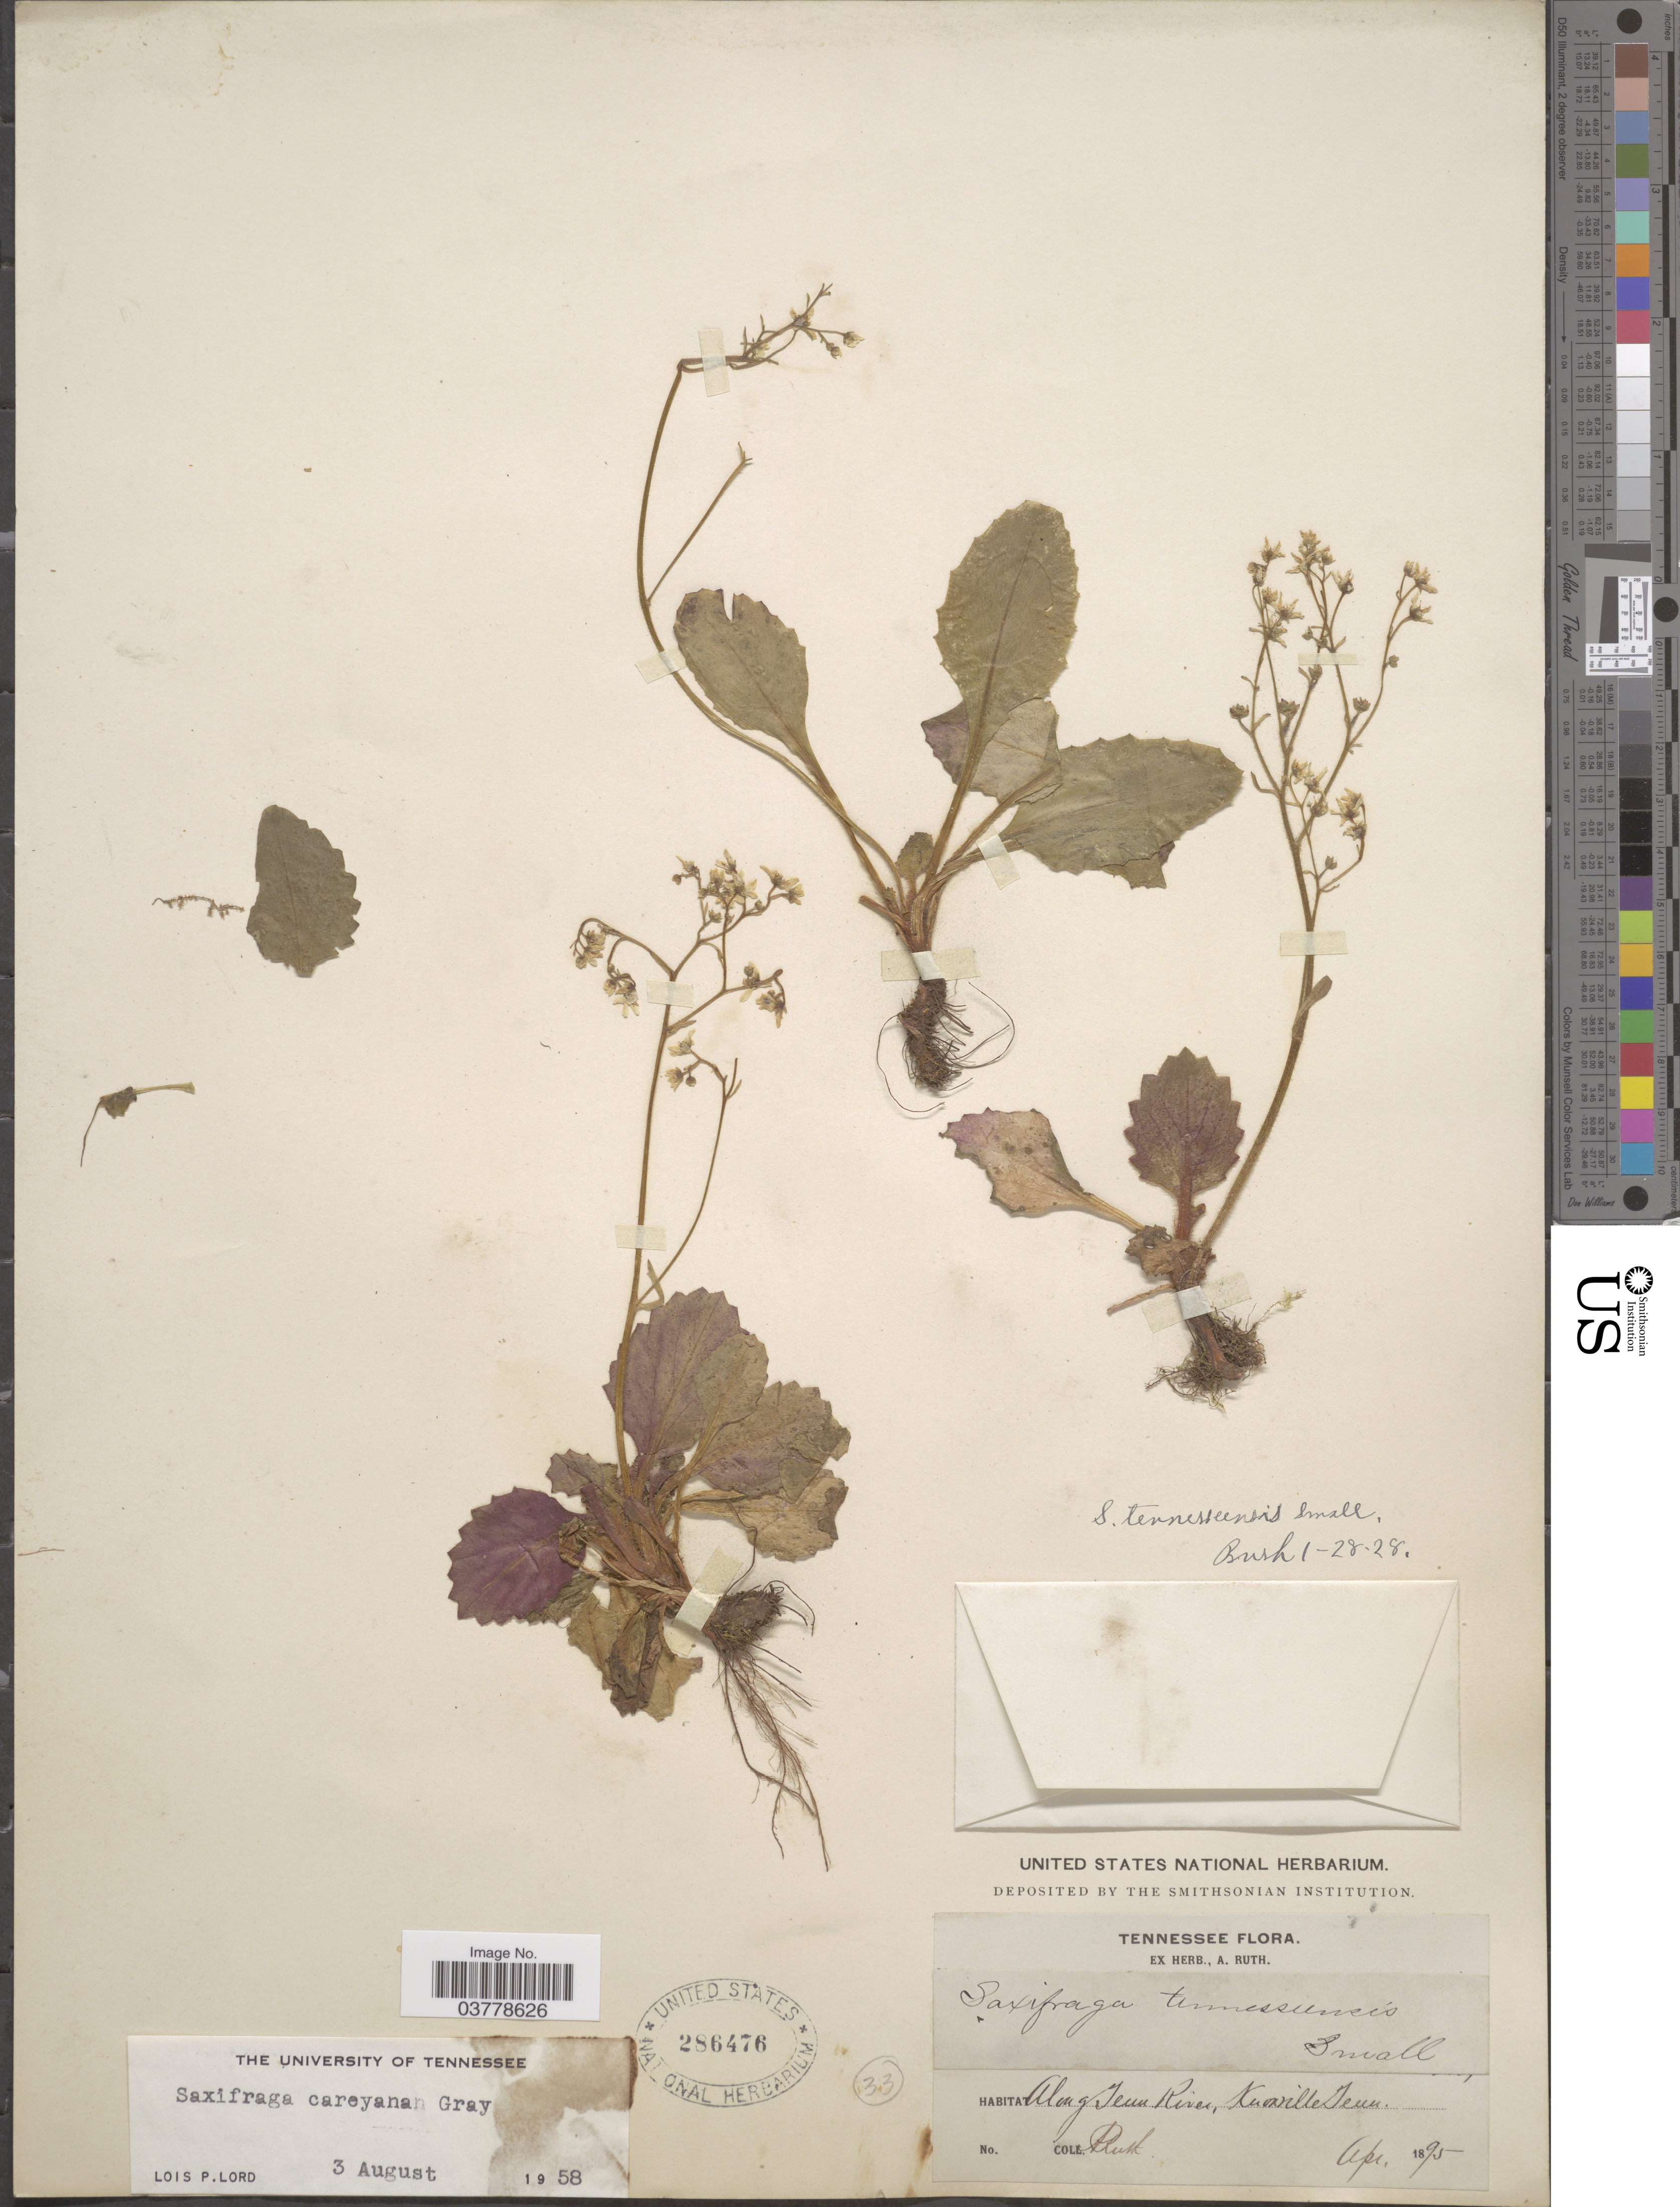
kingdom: Plantae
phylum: Tracheophyta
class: Magnoliopsida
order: Saxifragales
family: Saxifragaceae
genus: Saxifraga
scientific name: Saxifraga careyana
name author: A. Gray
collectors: A. Ruth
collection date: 1895-04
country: United States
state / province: Tennessee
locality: Along Tenn River, Knoxville.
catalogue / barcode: US 286476